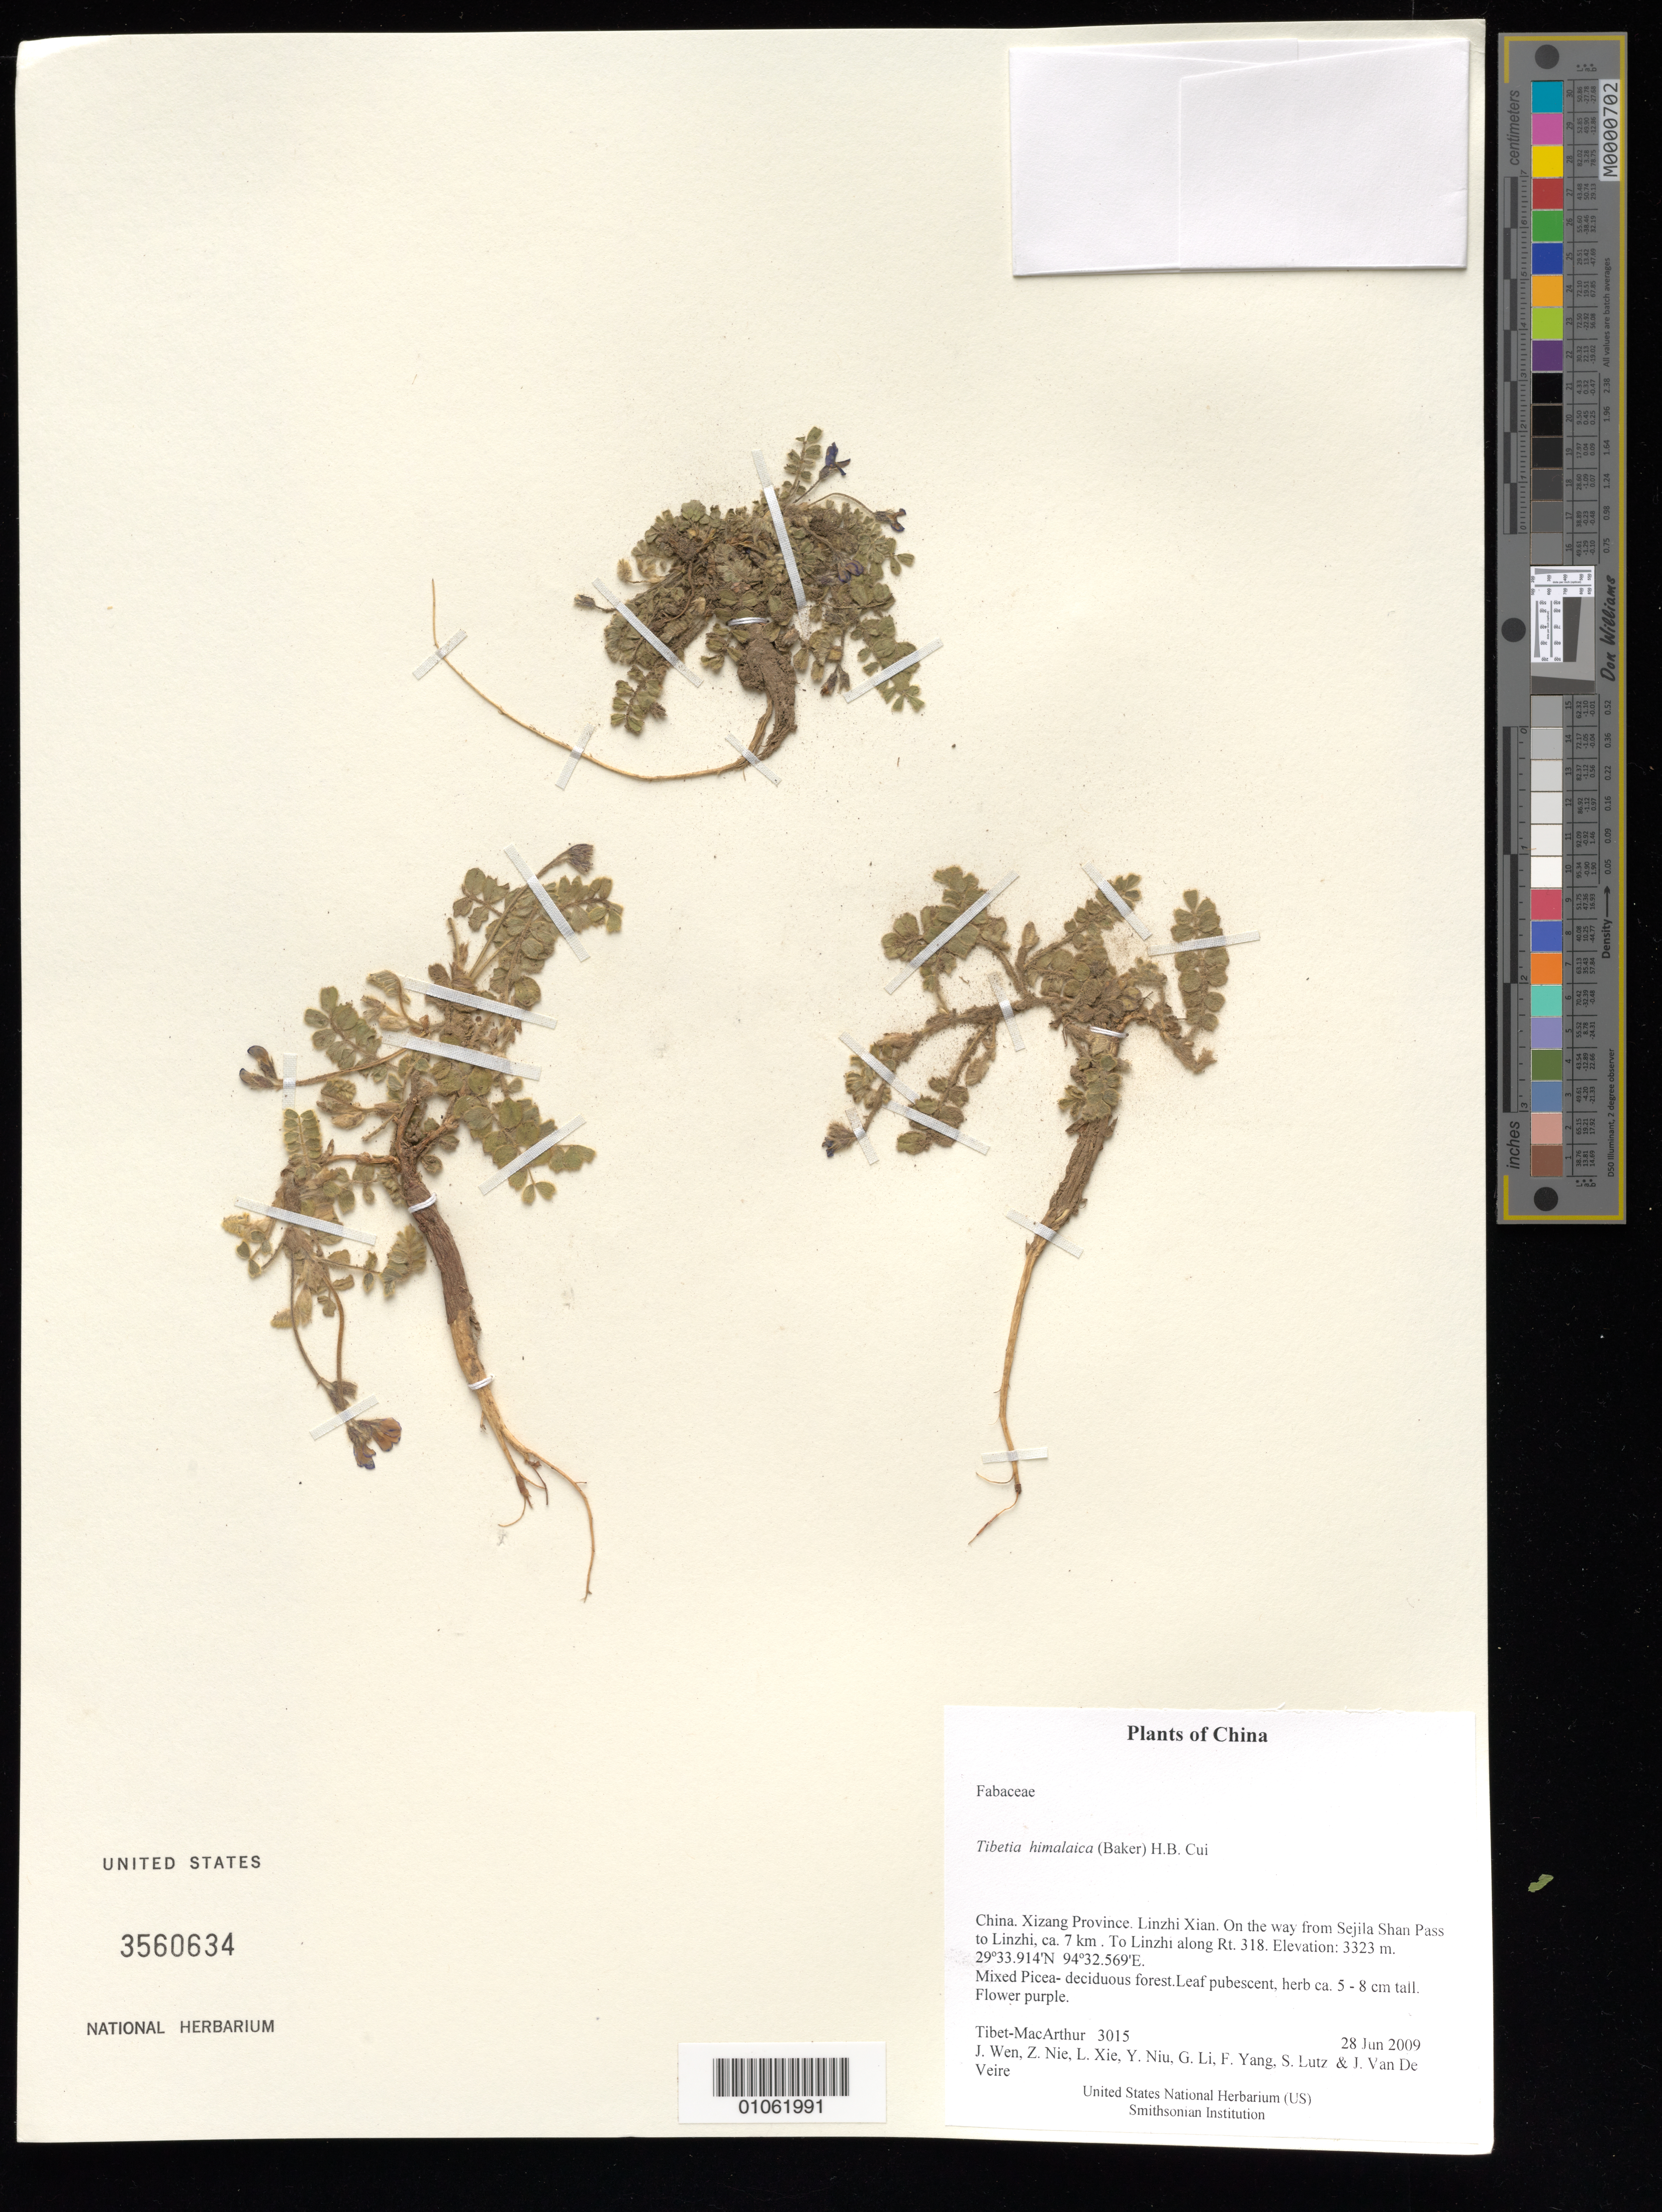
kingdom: Plantae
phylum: Tracheophyta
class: Magnoliopsida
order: Fabales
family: Fabaceae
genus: Tibetia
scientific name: Tibetia himalaica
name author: (Baker) H.B. Cui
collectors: Tibet-MacArthur, J. Wen, Z. Nie, L. Xie, Y. Niu, G. Li, F. Yang, S. Lutz & J. Van De Veire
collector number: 3015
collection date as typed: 28 Jun 2009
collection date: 2009-06-28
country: China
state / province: Xizang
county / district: Linzhi Xian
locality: On the way from Sejila Shan Pass to Linzhi, ca. 7 km . To Linzhi along Rt. 318.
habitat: Mixed Picea- deciduous forest.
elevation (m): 3323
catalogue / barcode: US 3560634